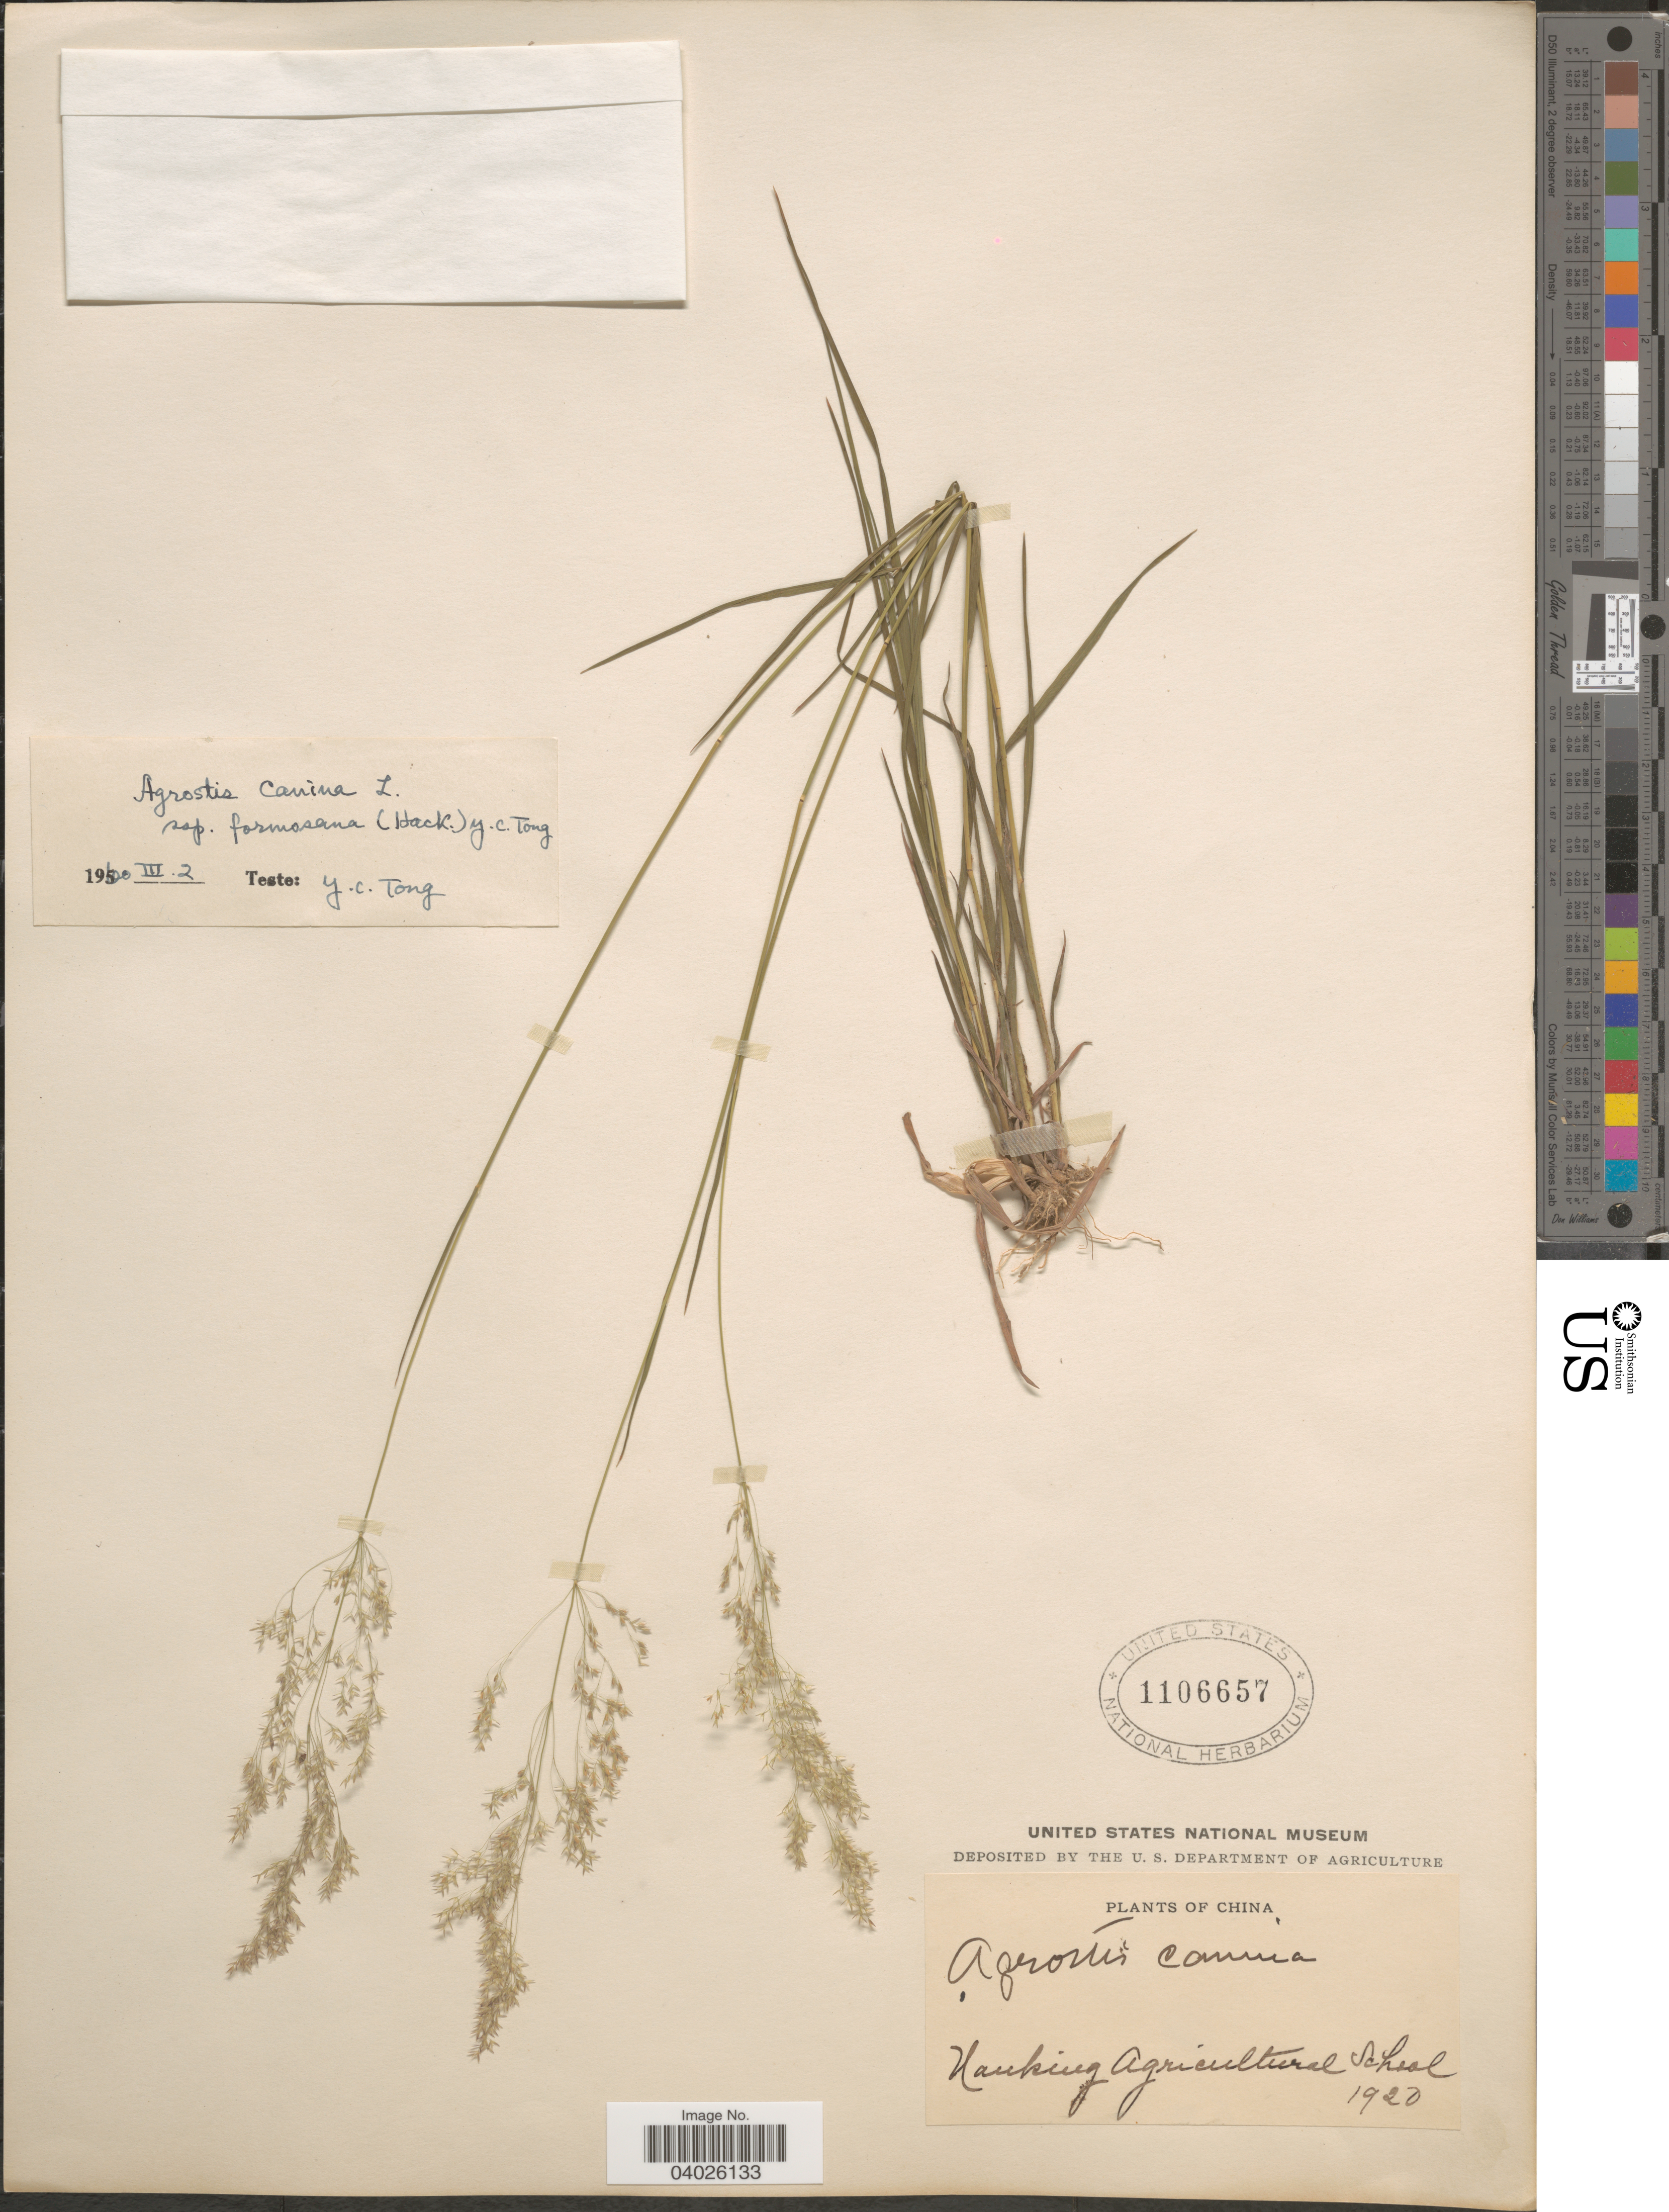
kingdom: Plantae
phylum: Tracheophyta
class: Liliopsida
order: Poales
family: Poaceae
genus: Agrostis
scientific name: Agrostis canina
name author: L.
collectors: Nanking Agricultural School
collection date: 1920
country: China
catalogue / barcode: US 1106657